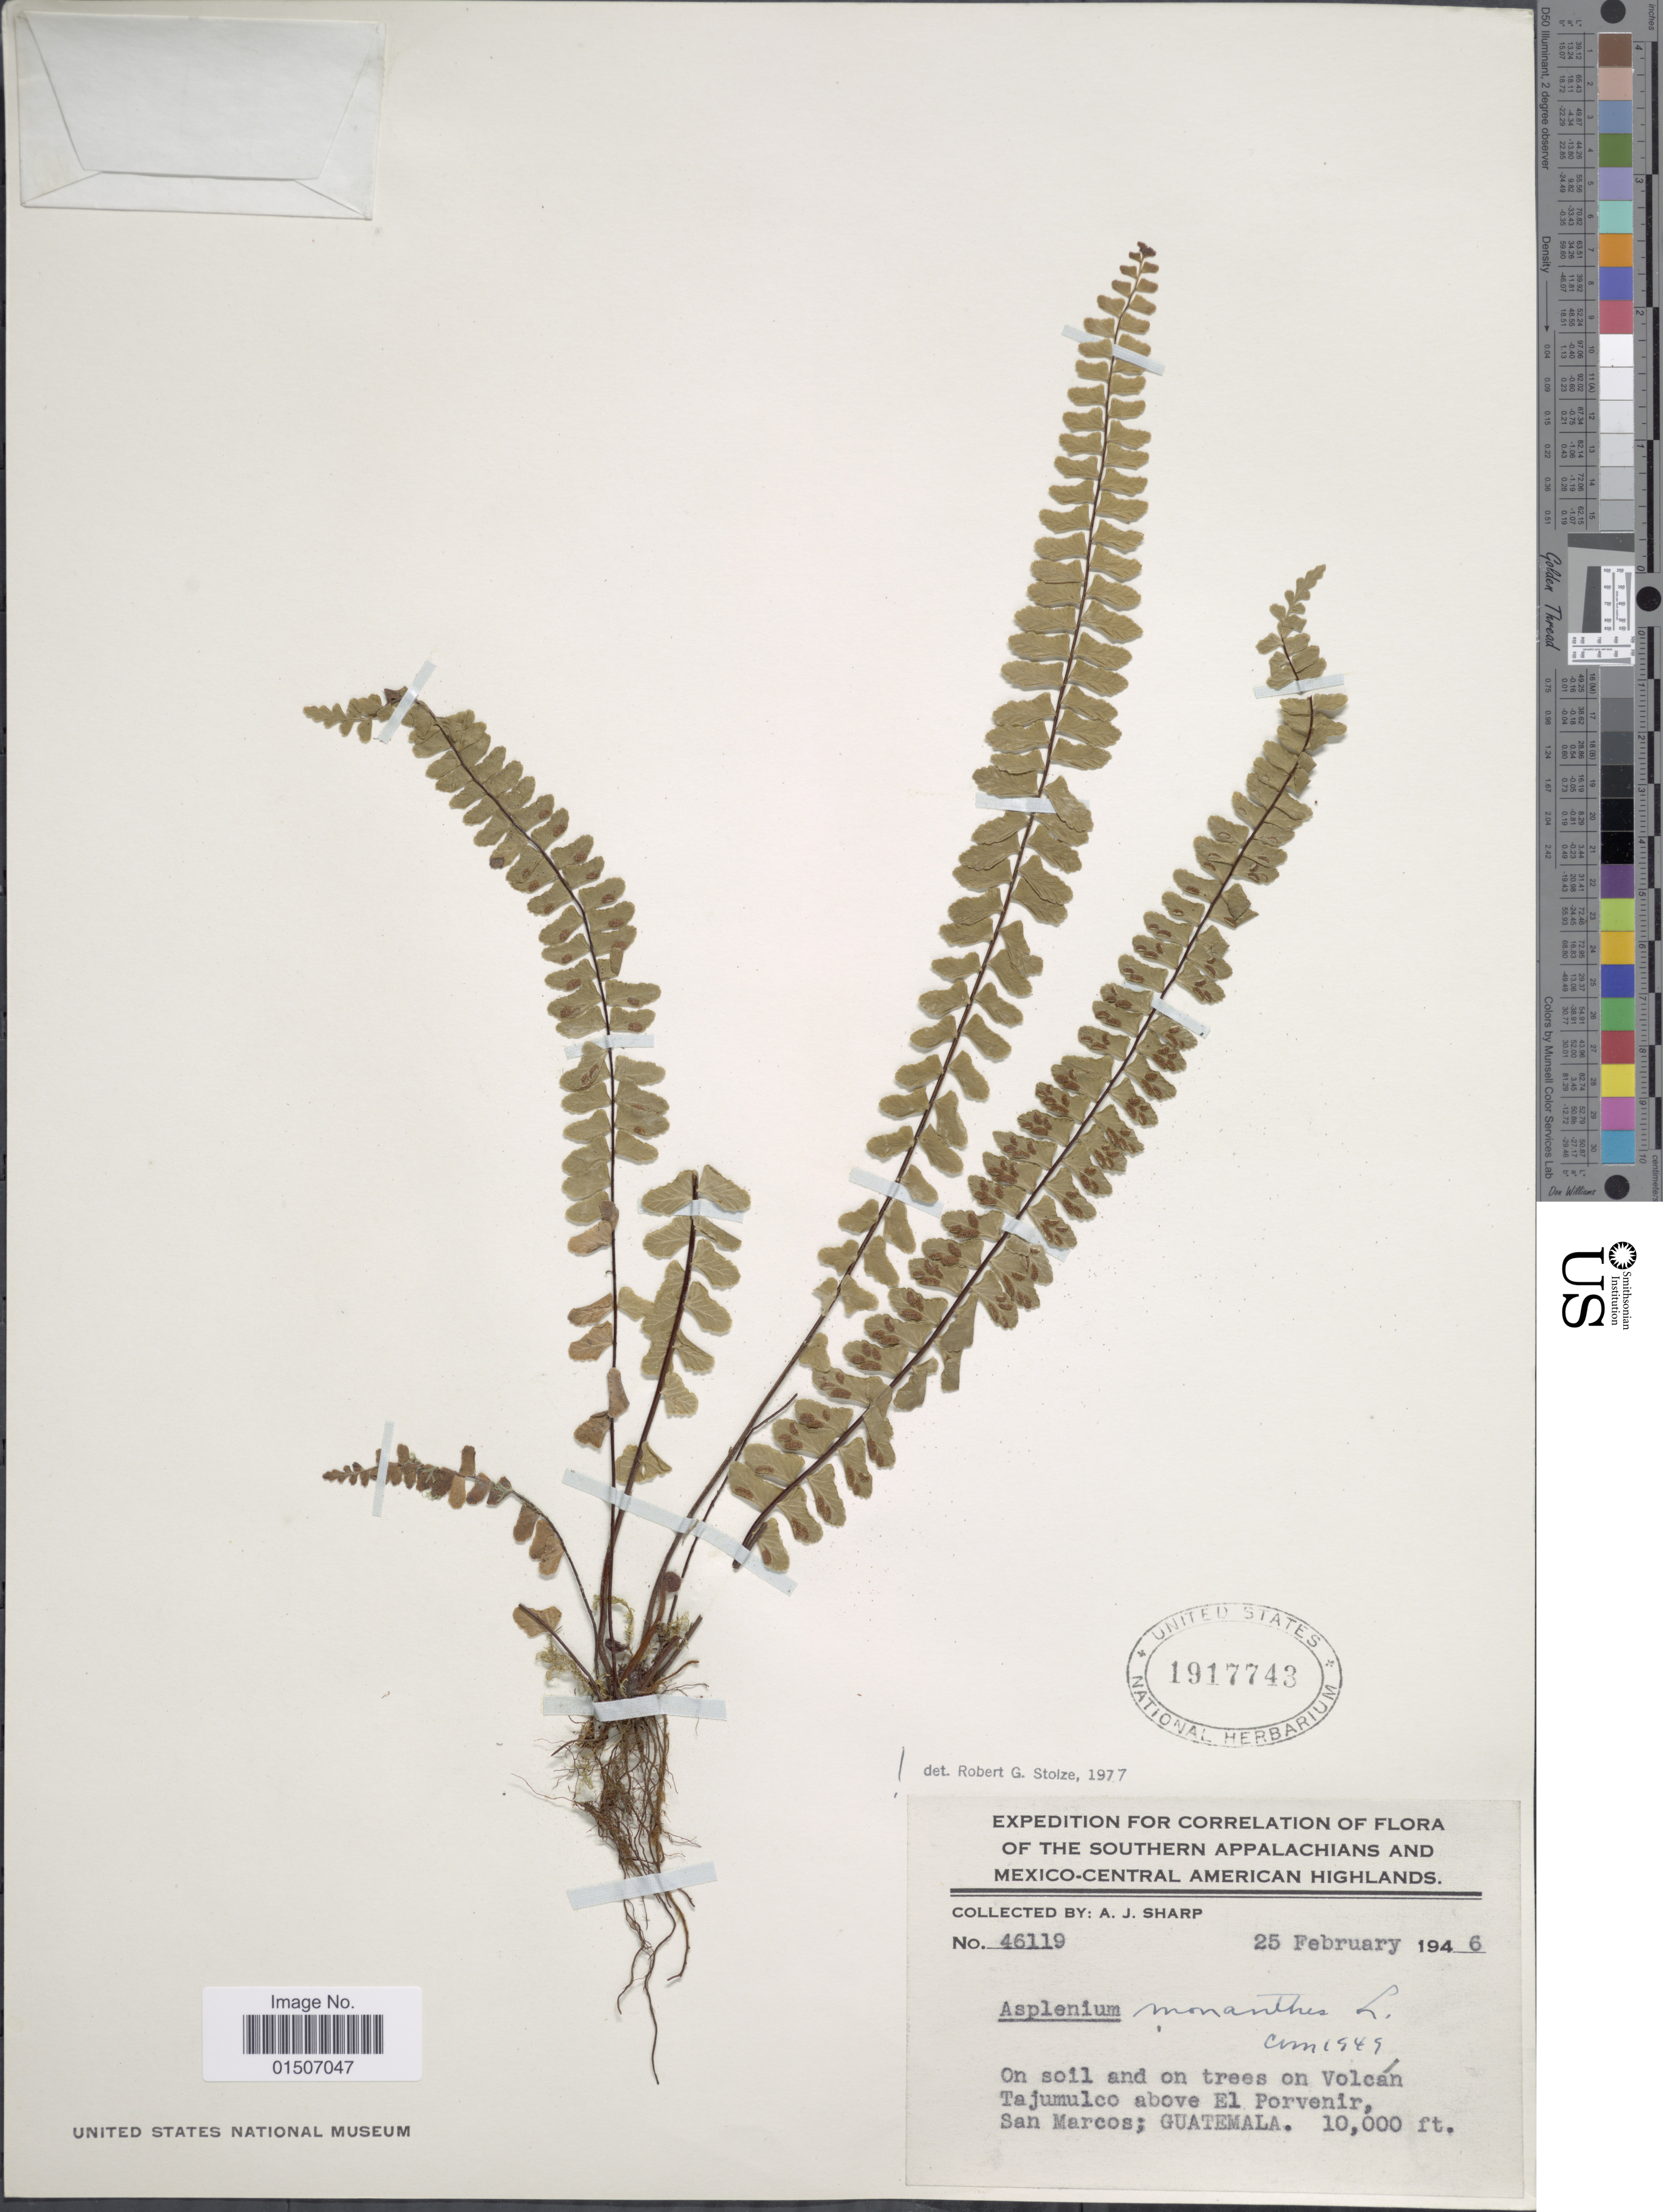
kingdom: Plantae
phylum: Tracheophyta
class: Polypodiopsida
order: Polypodiales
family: Aspleniaceae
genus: Asplenium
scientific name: Asplenium monanthes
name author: L.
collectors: A. J. Sharp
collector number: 46119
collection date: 1946-02-25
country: Guatemala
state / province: San Marcos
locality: The Southern Appalachians and Mexico-Central American Highlands, On soil and on trees on Volcán Tajamulco above El Porvenir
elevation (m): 3048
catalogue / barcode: US 1917743